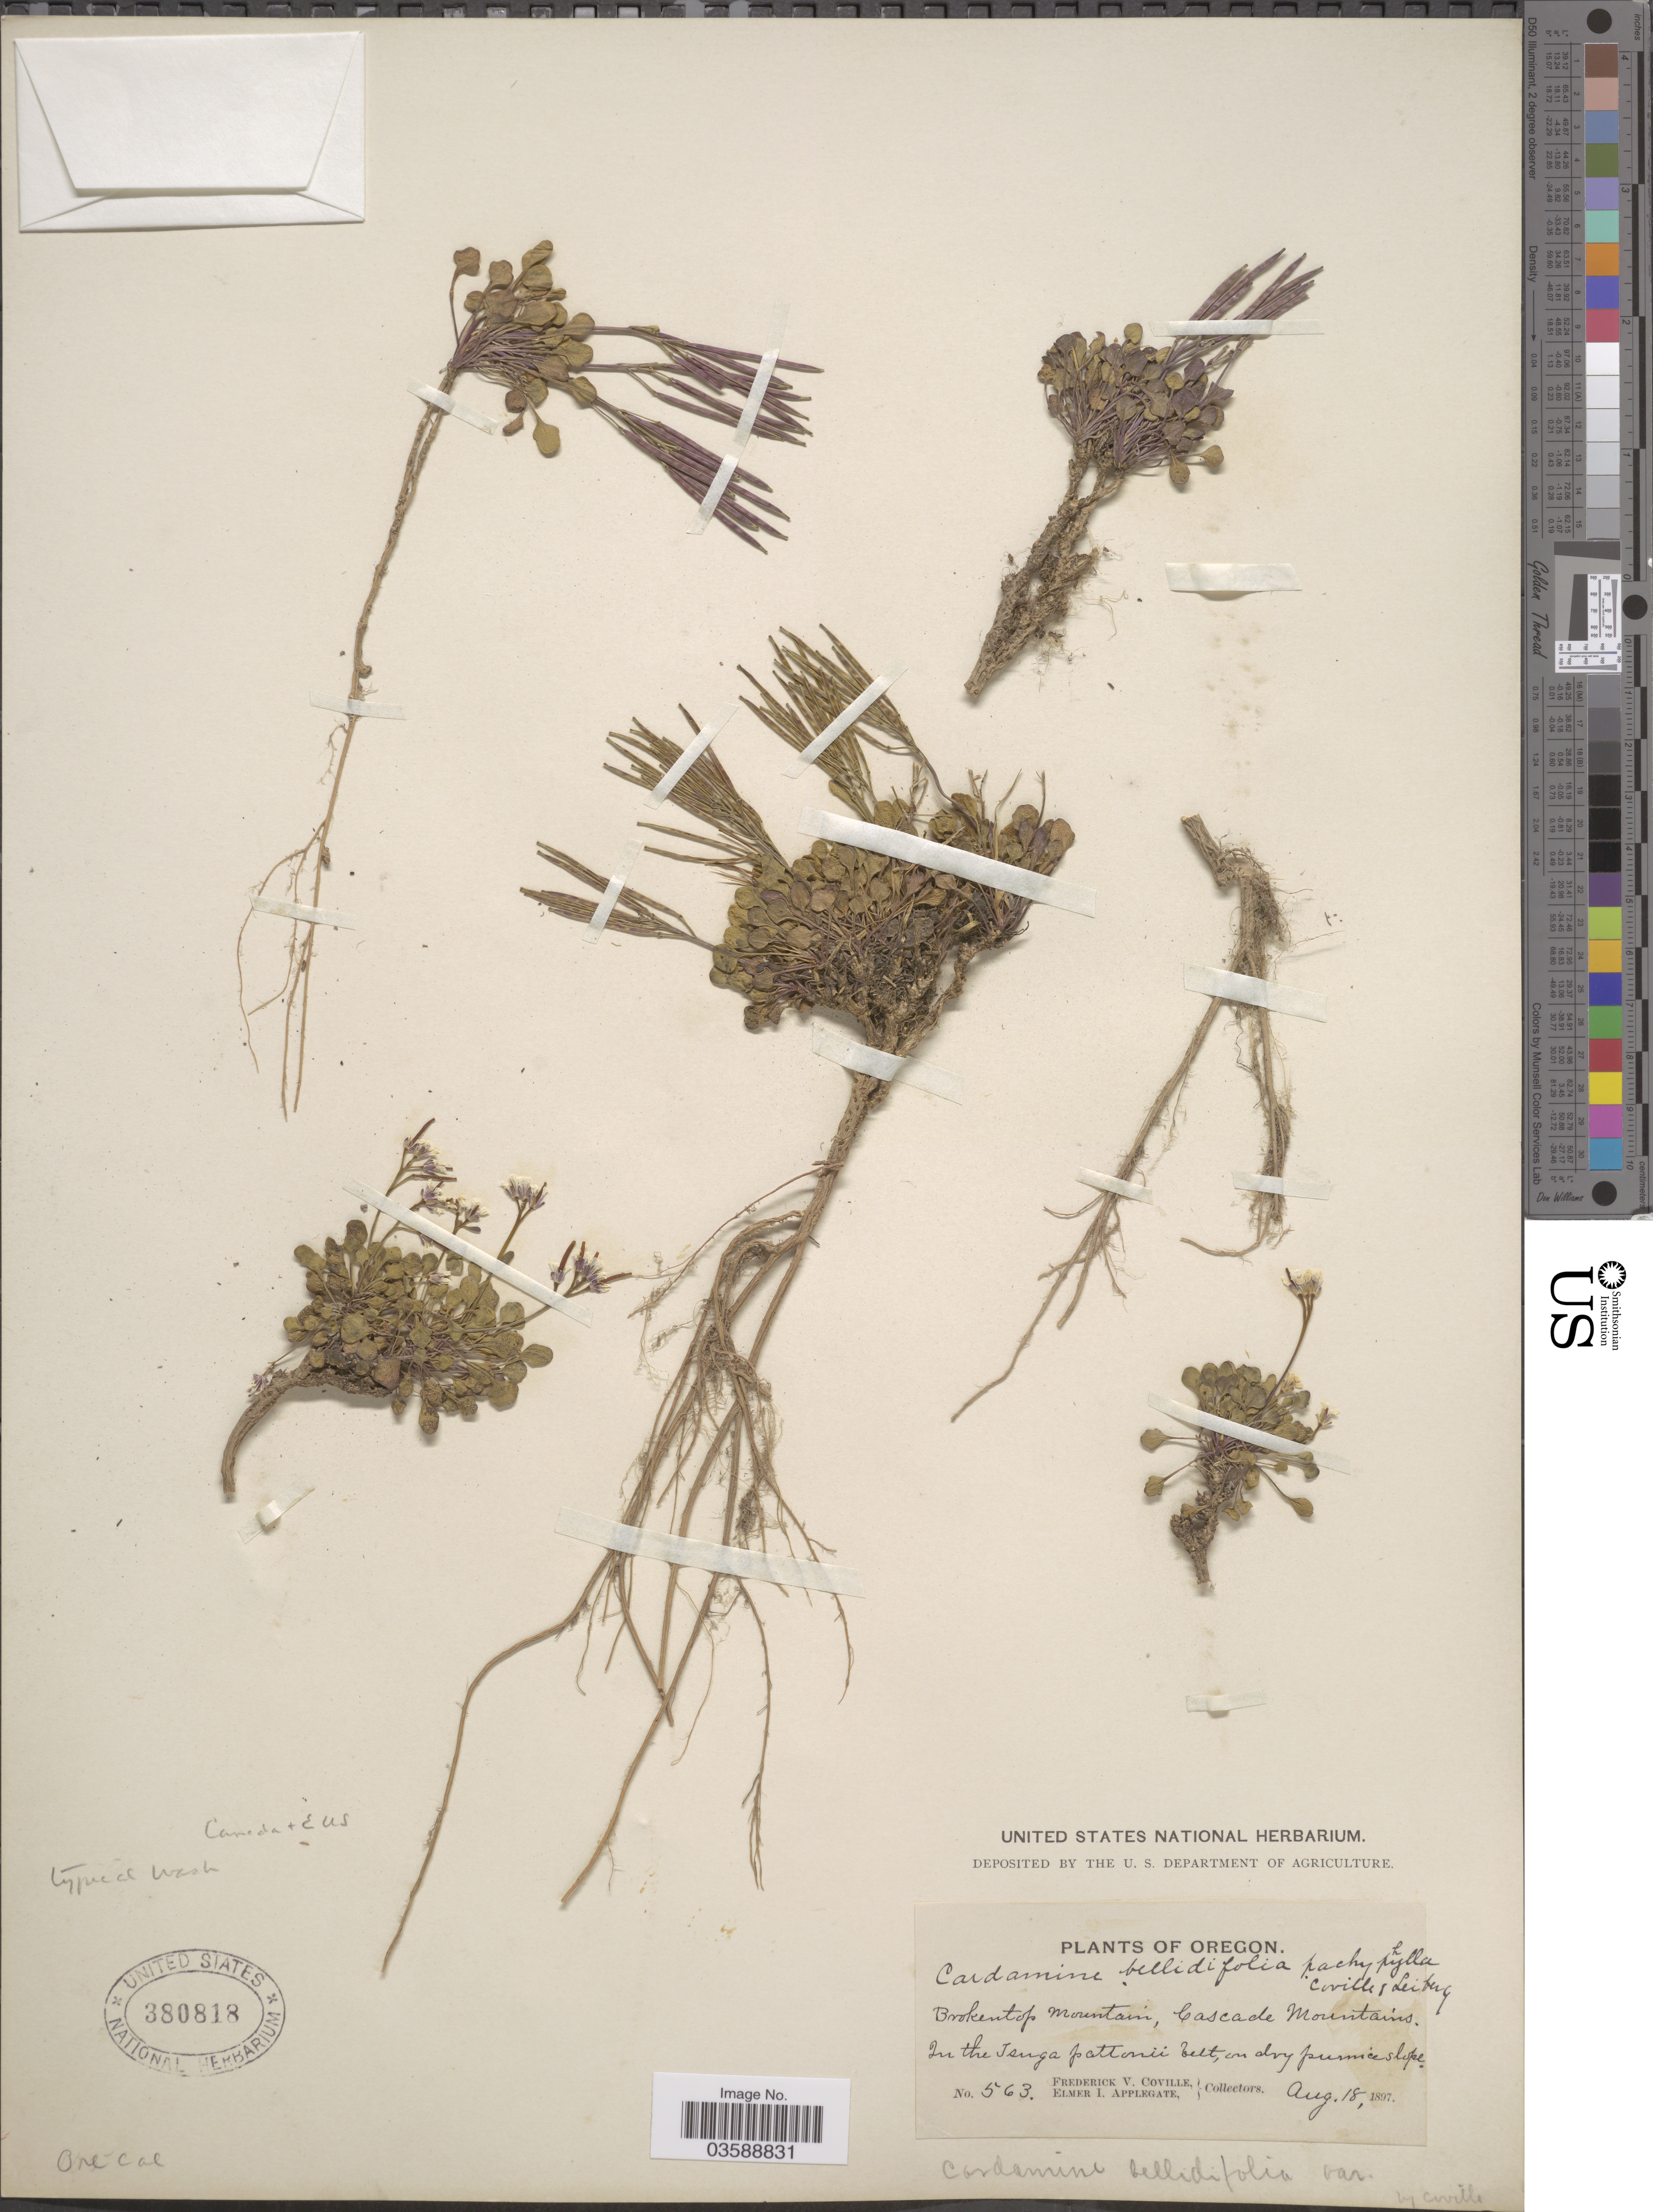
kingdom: Plantae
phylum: Tracheophyta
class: Magnoliopsida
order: Brassicales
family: Brassicaceae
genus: Cardamine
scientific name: Cardamine bellidifolia var. pachyphylla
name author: Coville & Leiberg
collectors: F. V. Coville & E. I. Applegate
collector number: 563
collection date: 1897-08-18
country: United States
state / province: Oregon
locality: Brokentop Mountain, Cascade Mountains. In the Tsuga pattonii belt.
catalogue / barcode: US 380818